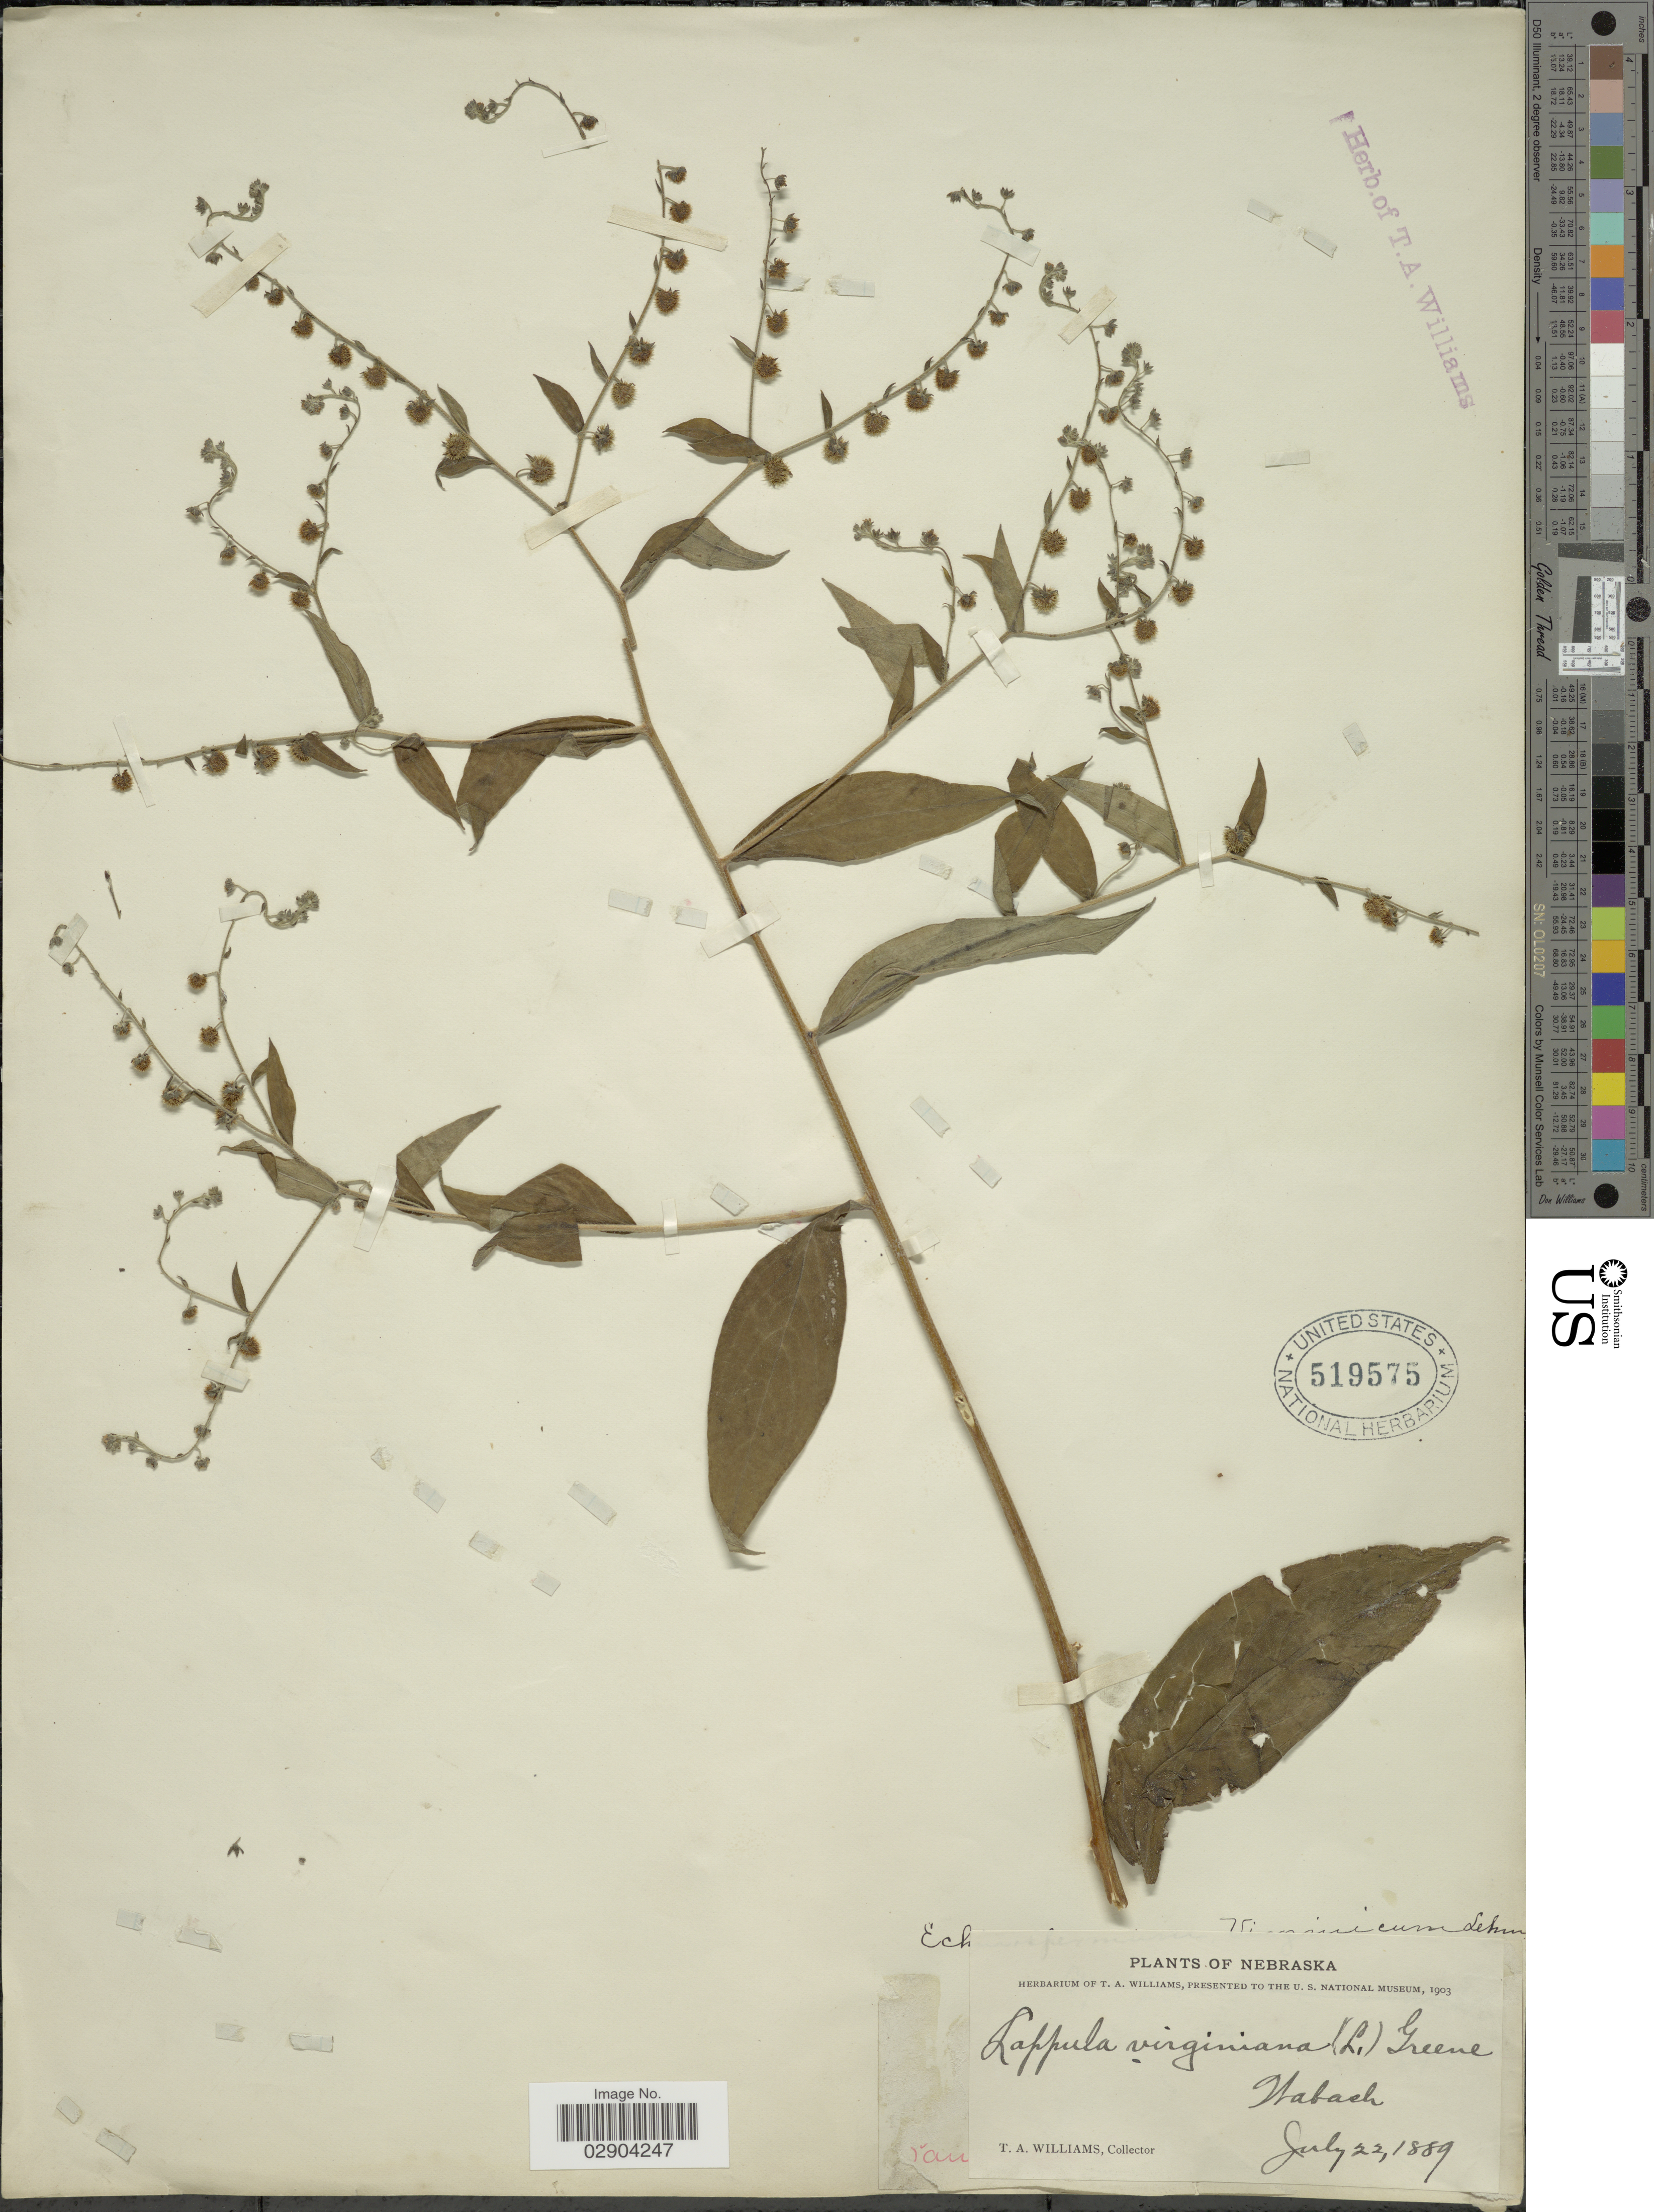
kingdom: Plantae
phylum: Tracheophyta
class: Magnoliopsida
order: Boraginales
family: Boraginaceae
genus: Hackelia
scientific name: Hackelia virginiana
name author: (L.) I.M. Johnst.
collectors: T. Williams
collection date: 1889-07-22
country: United States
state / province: Nebraska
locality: Wabash.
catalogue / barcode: US 519575